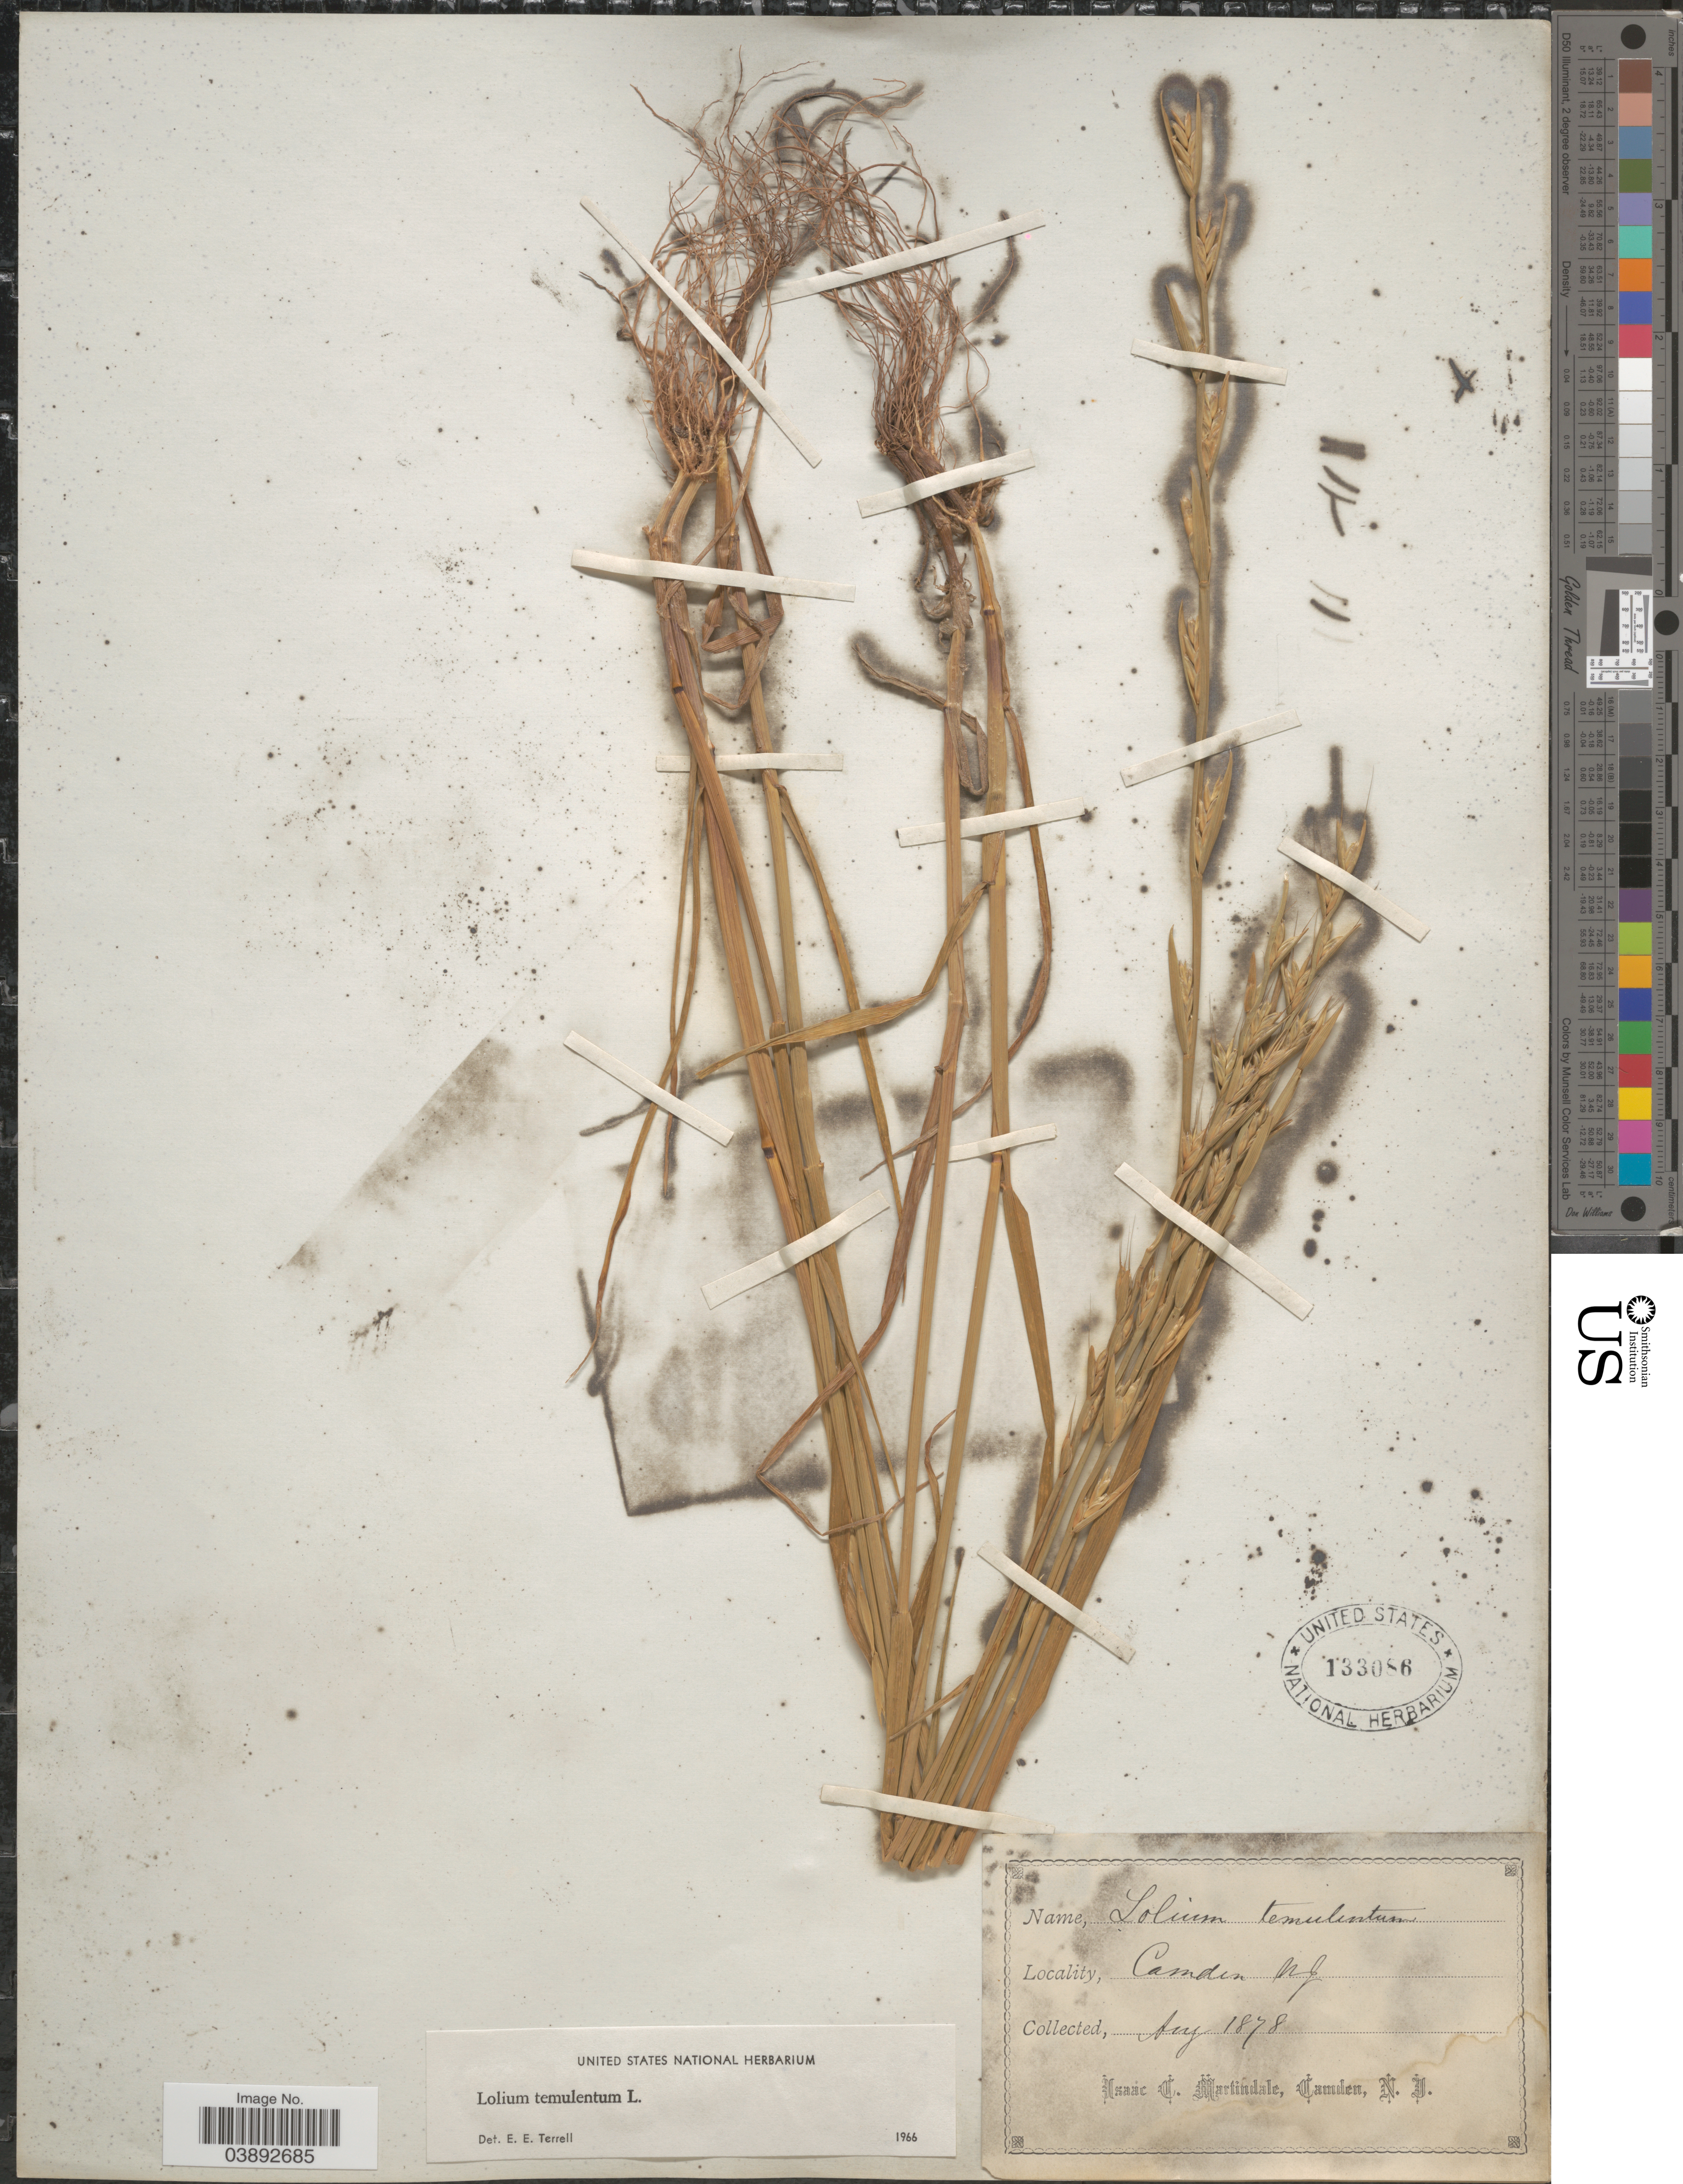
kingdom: Plantae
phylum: Tracheophyta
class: Liliopsida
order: Poales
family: Poaceae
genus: Lolium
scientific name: Lolium temulentum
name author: L.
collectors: I. C. Martindale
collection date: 1878-08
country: United States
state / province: New Jersey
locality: Camden.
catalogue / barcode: US 133086